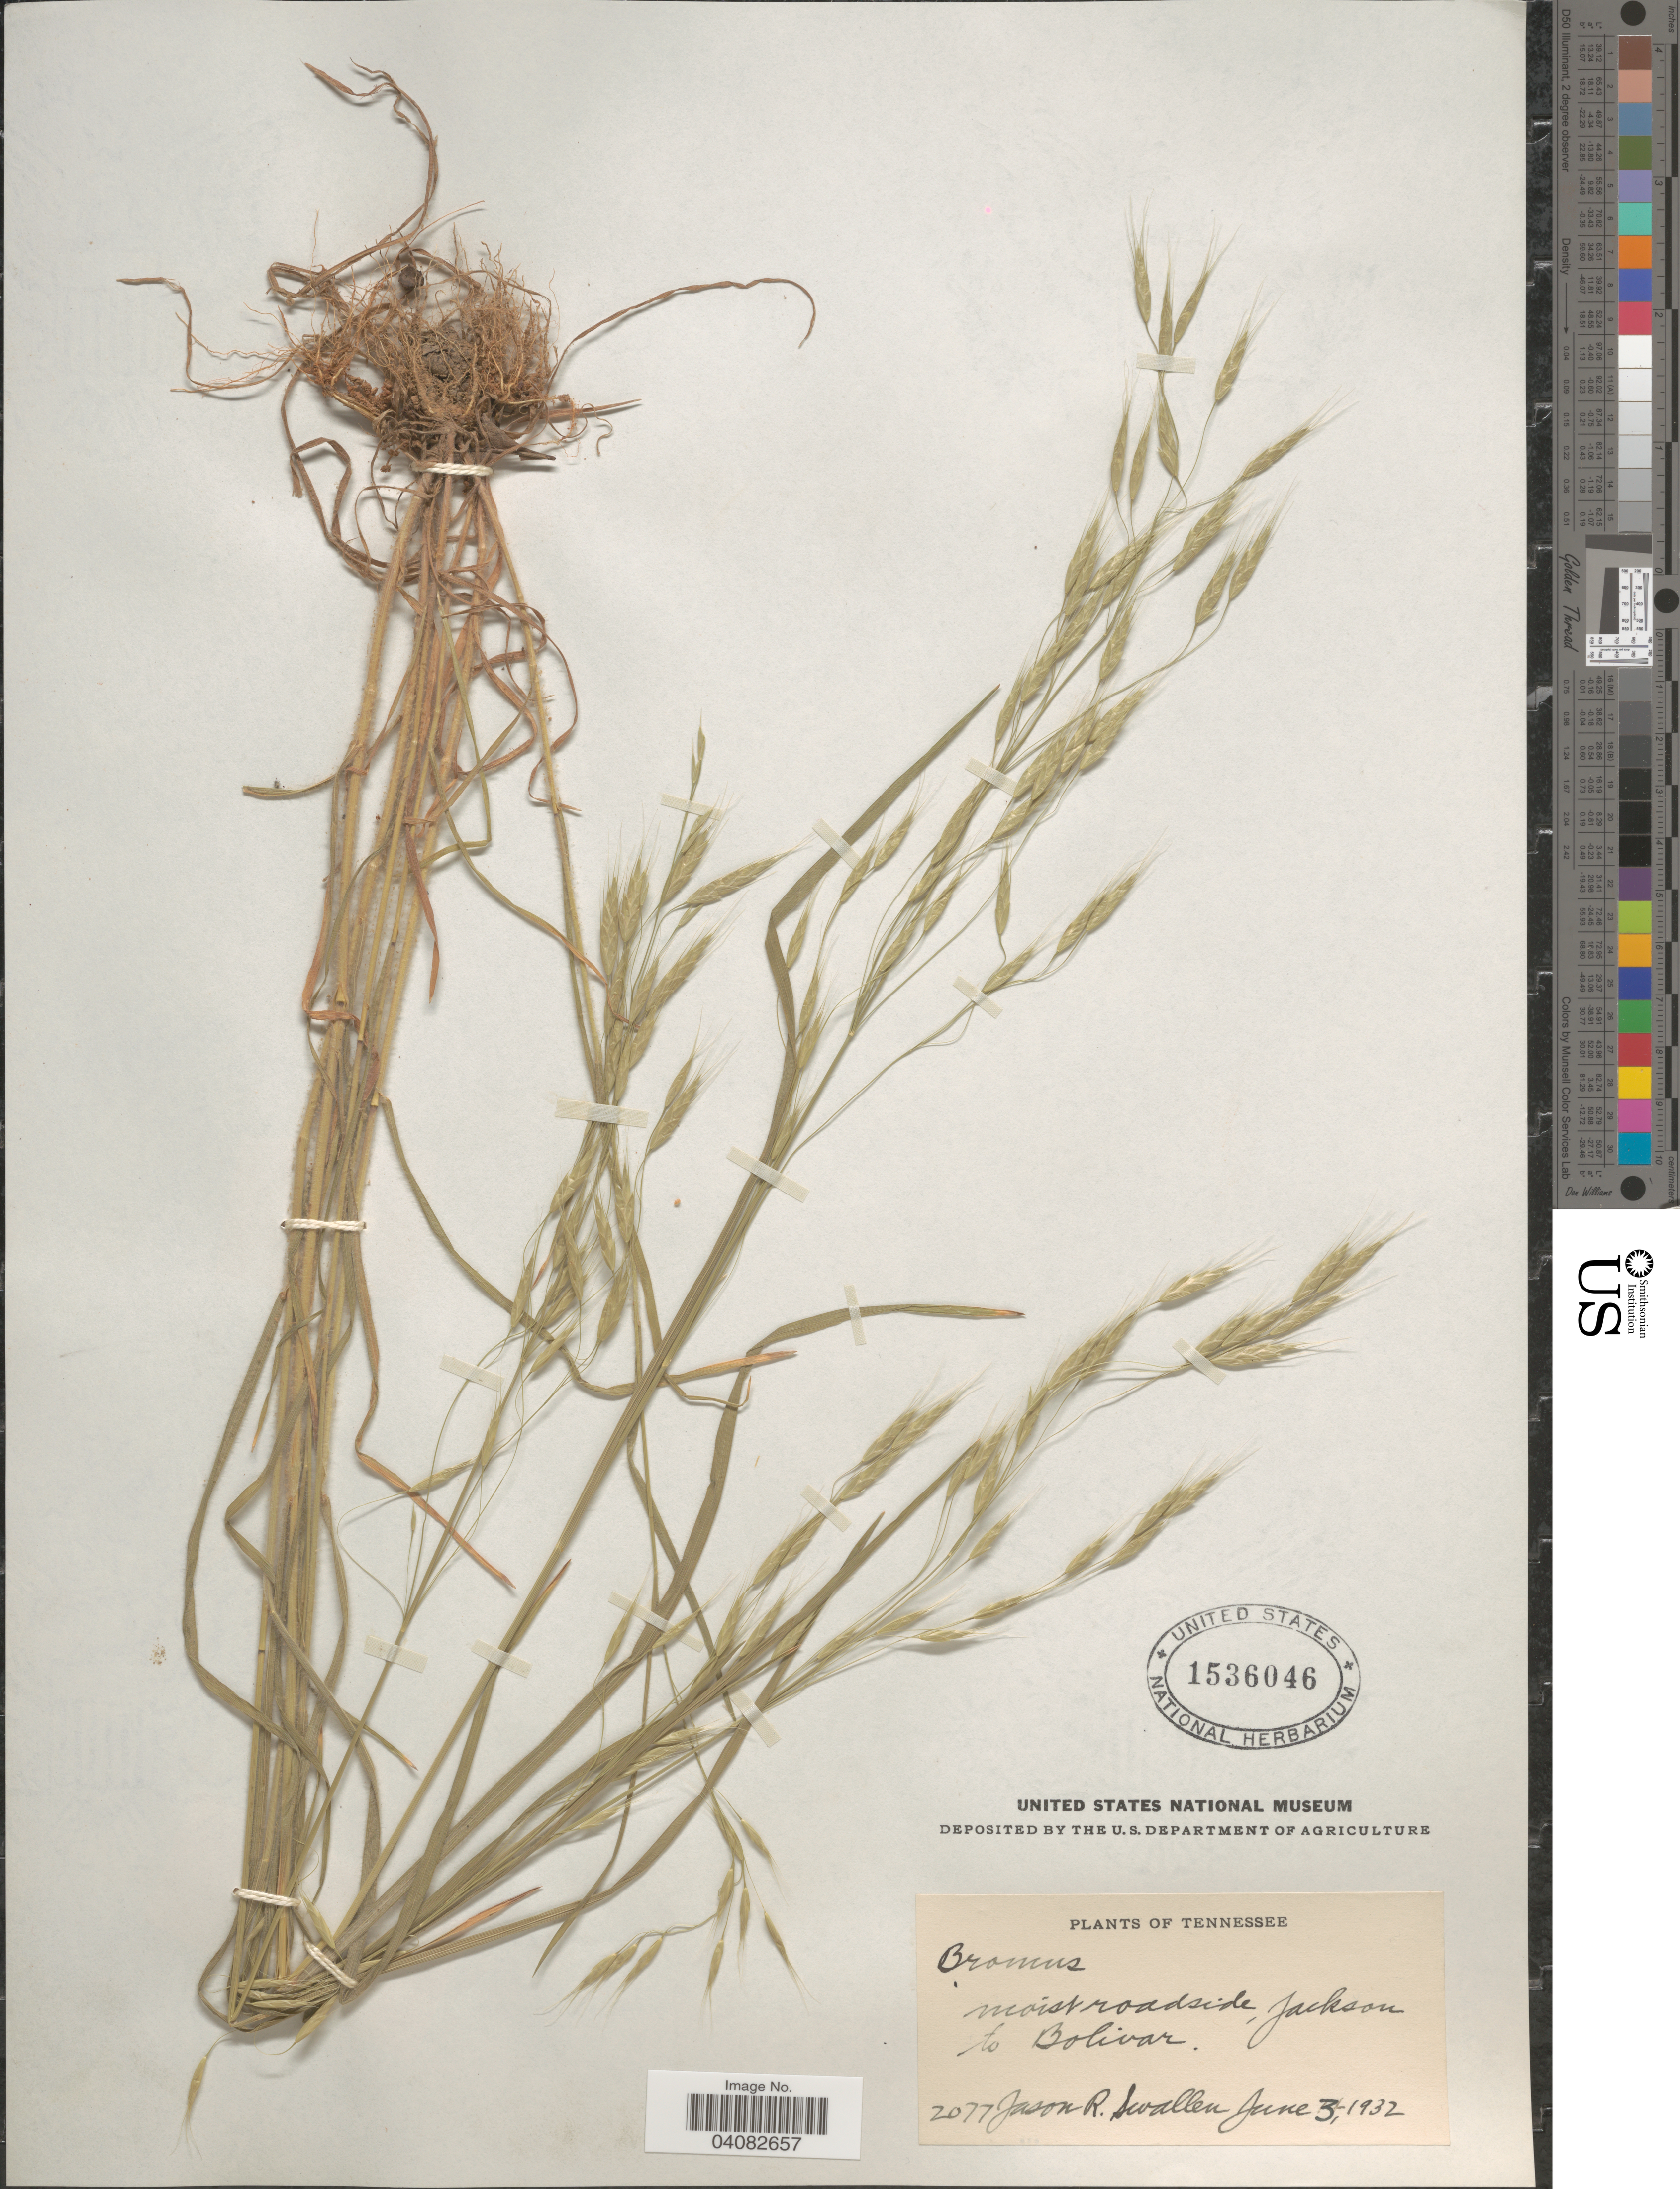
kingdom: Plantae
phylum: Tracheophyta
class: Liliopsida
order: Poales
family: Poaceae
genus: Bromus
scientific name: Bromus japonicus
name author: Houtt.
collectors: J. R. Swallen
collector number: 2077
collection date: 1932-06-03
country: United States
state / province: Tennessee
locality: Moist roadside, Jackson to Bolivar.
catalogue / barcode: US 1536046